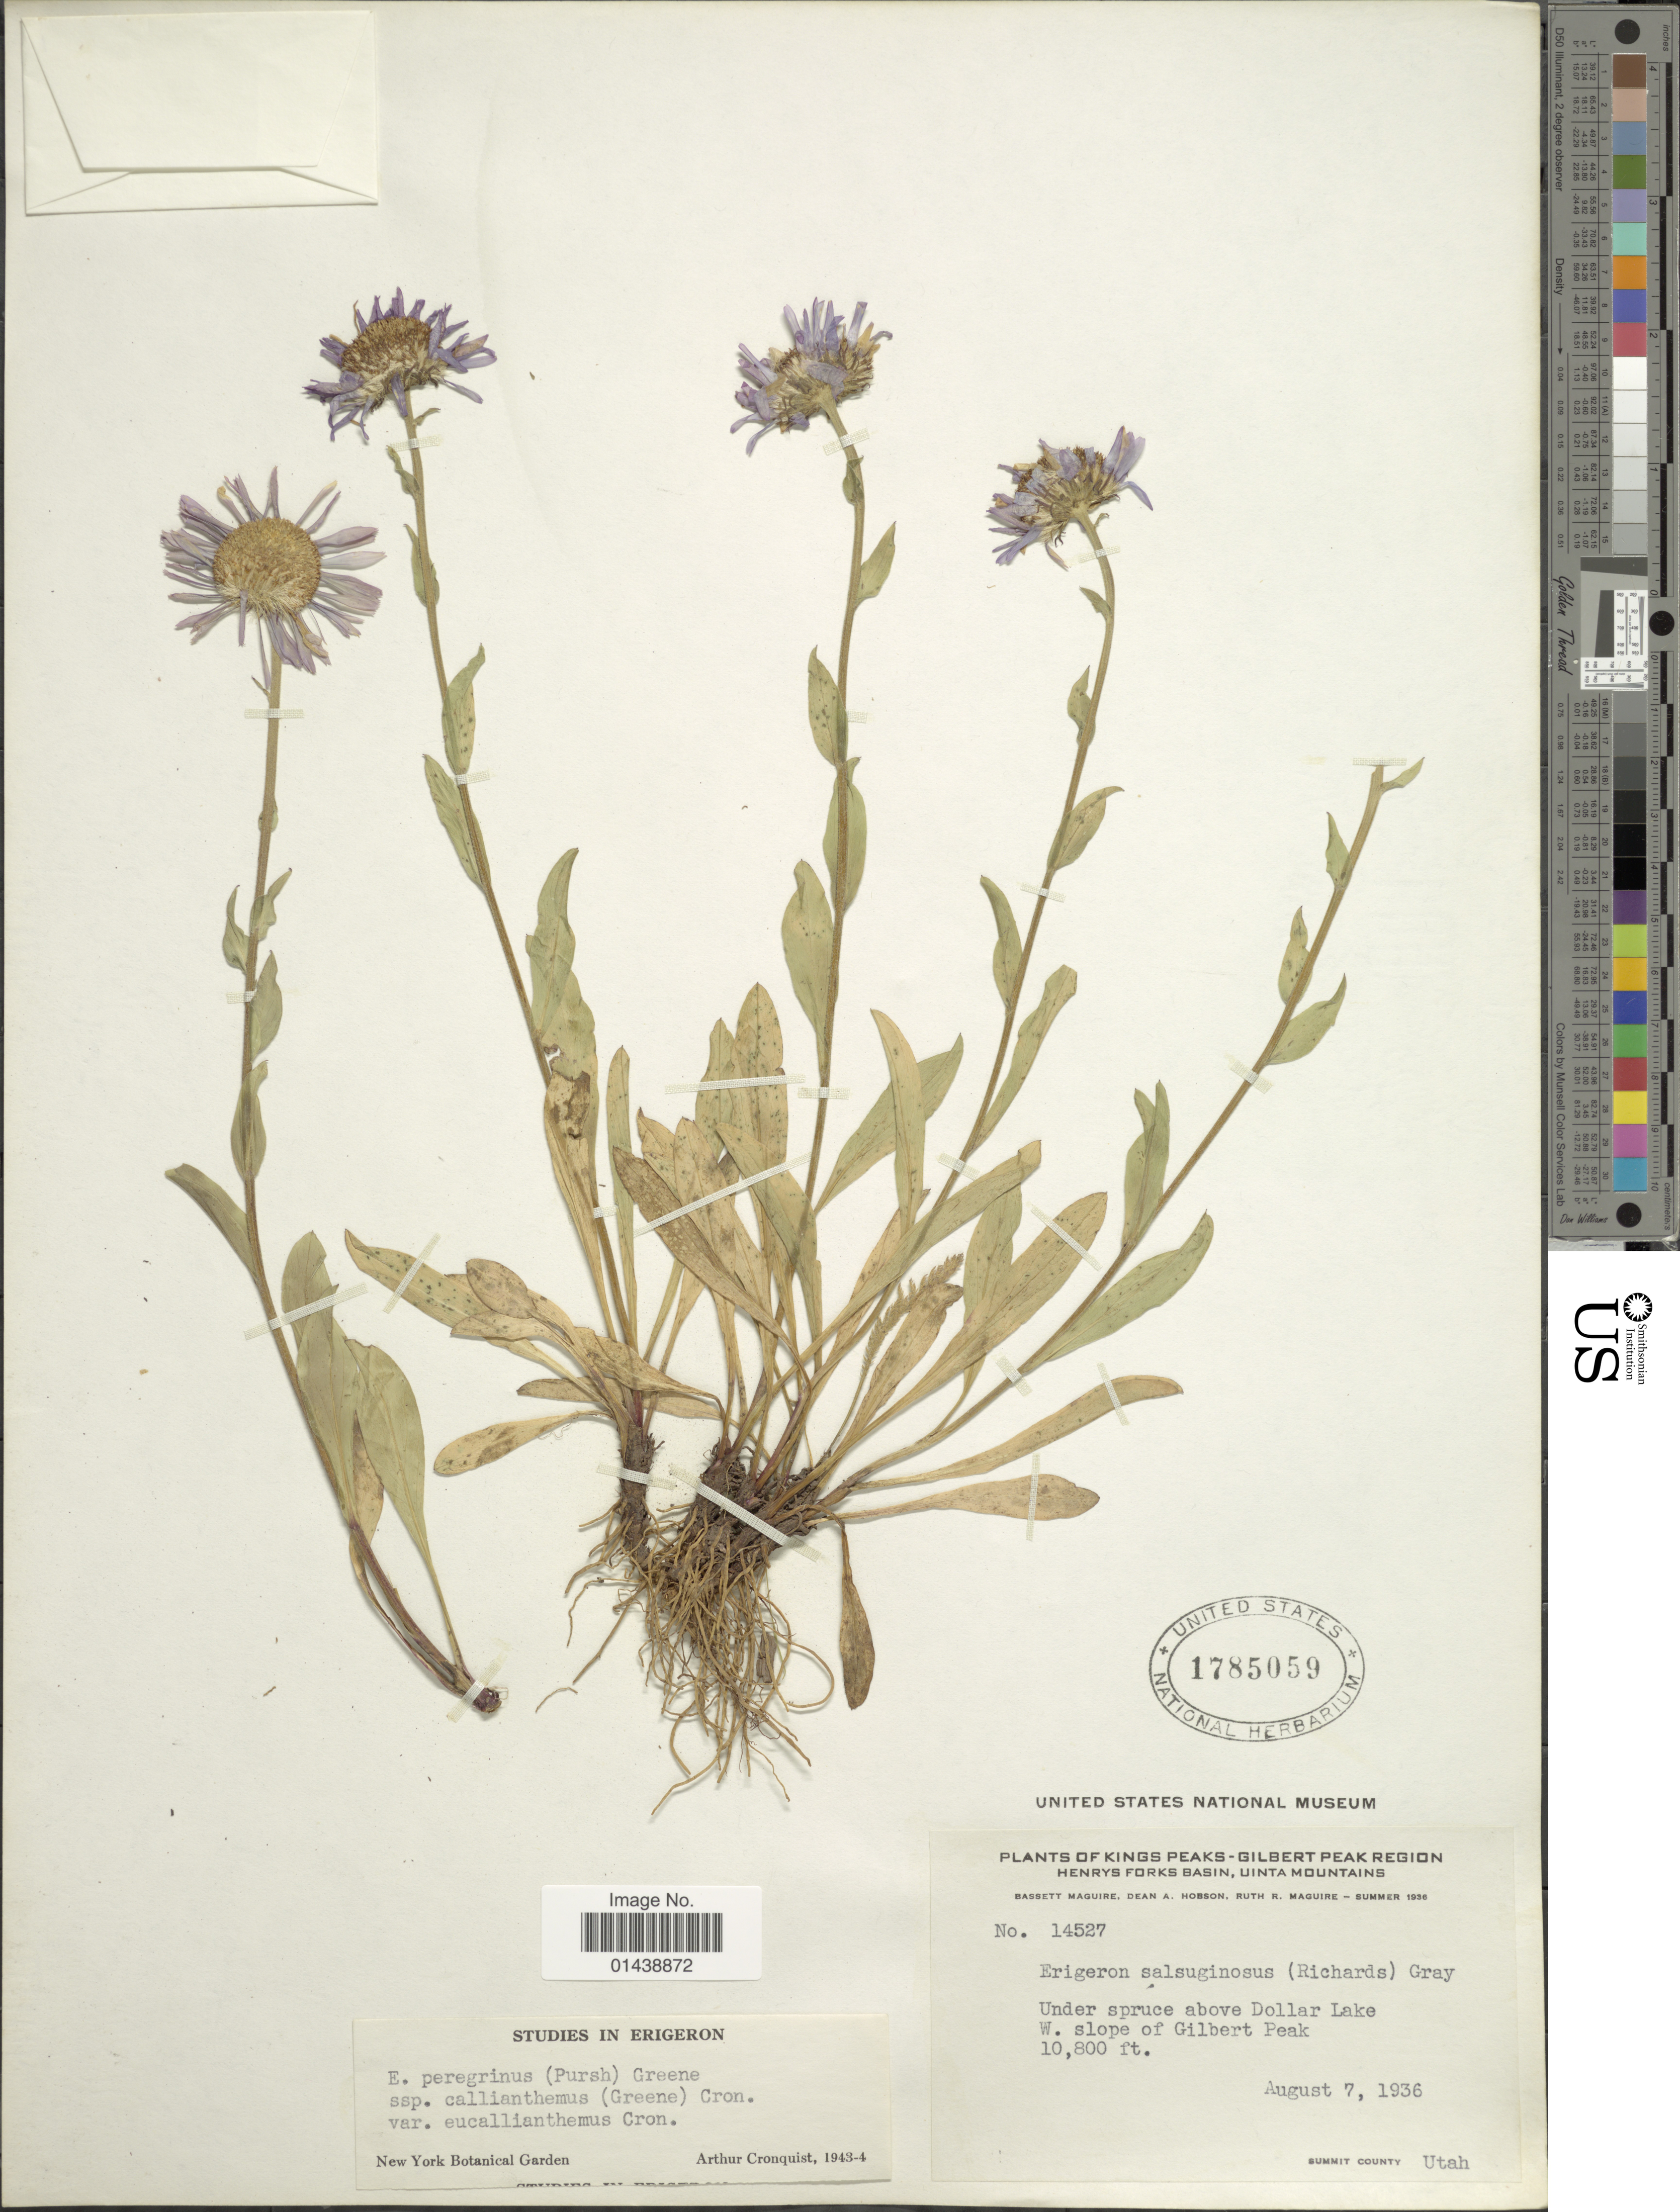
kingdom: Plantae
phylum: Tracheophyta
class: Magnoliopsida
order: Asterales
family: Asteraceae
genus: Erigeron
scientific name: Erigeron peregrinus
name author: (Banks ex Pursh) Greene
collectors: B. Maguire, D. Hobson & R. R. Maguire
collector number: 14527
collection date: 1936-08-07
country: United States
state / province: Utah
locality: Above Dollar Lake. W. slope of Gilbert Peak. Summit County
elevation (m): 3292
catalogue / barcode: US 1785059